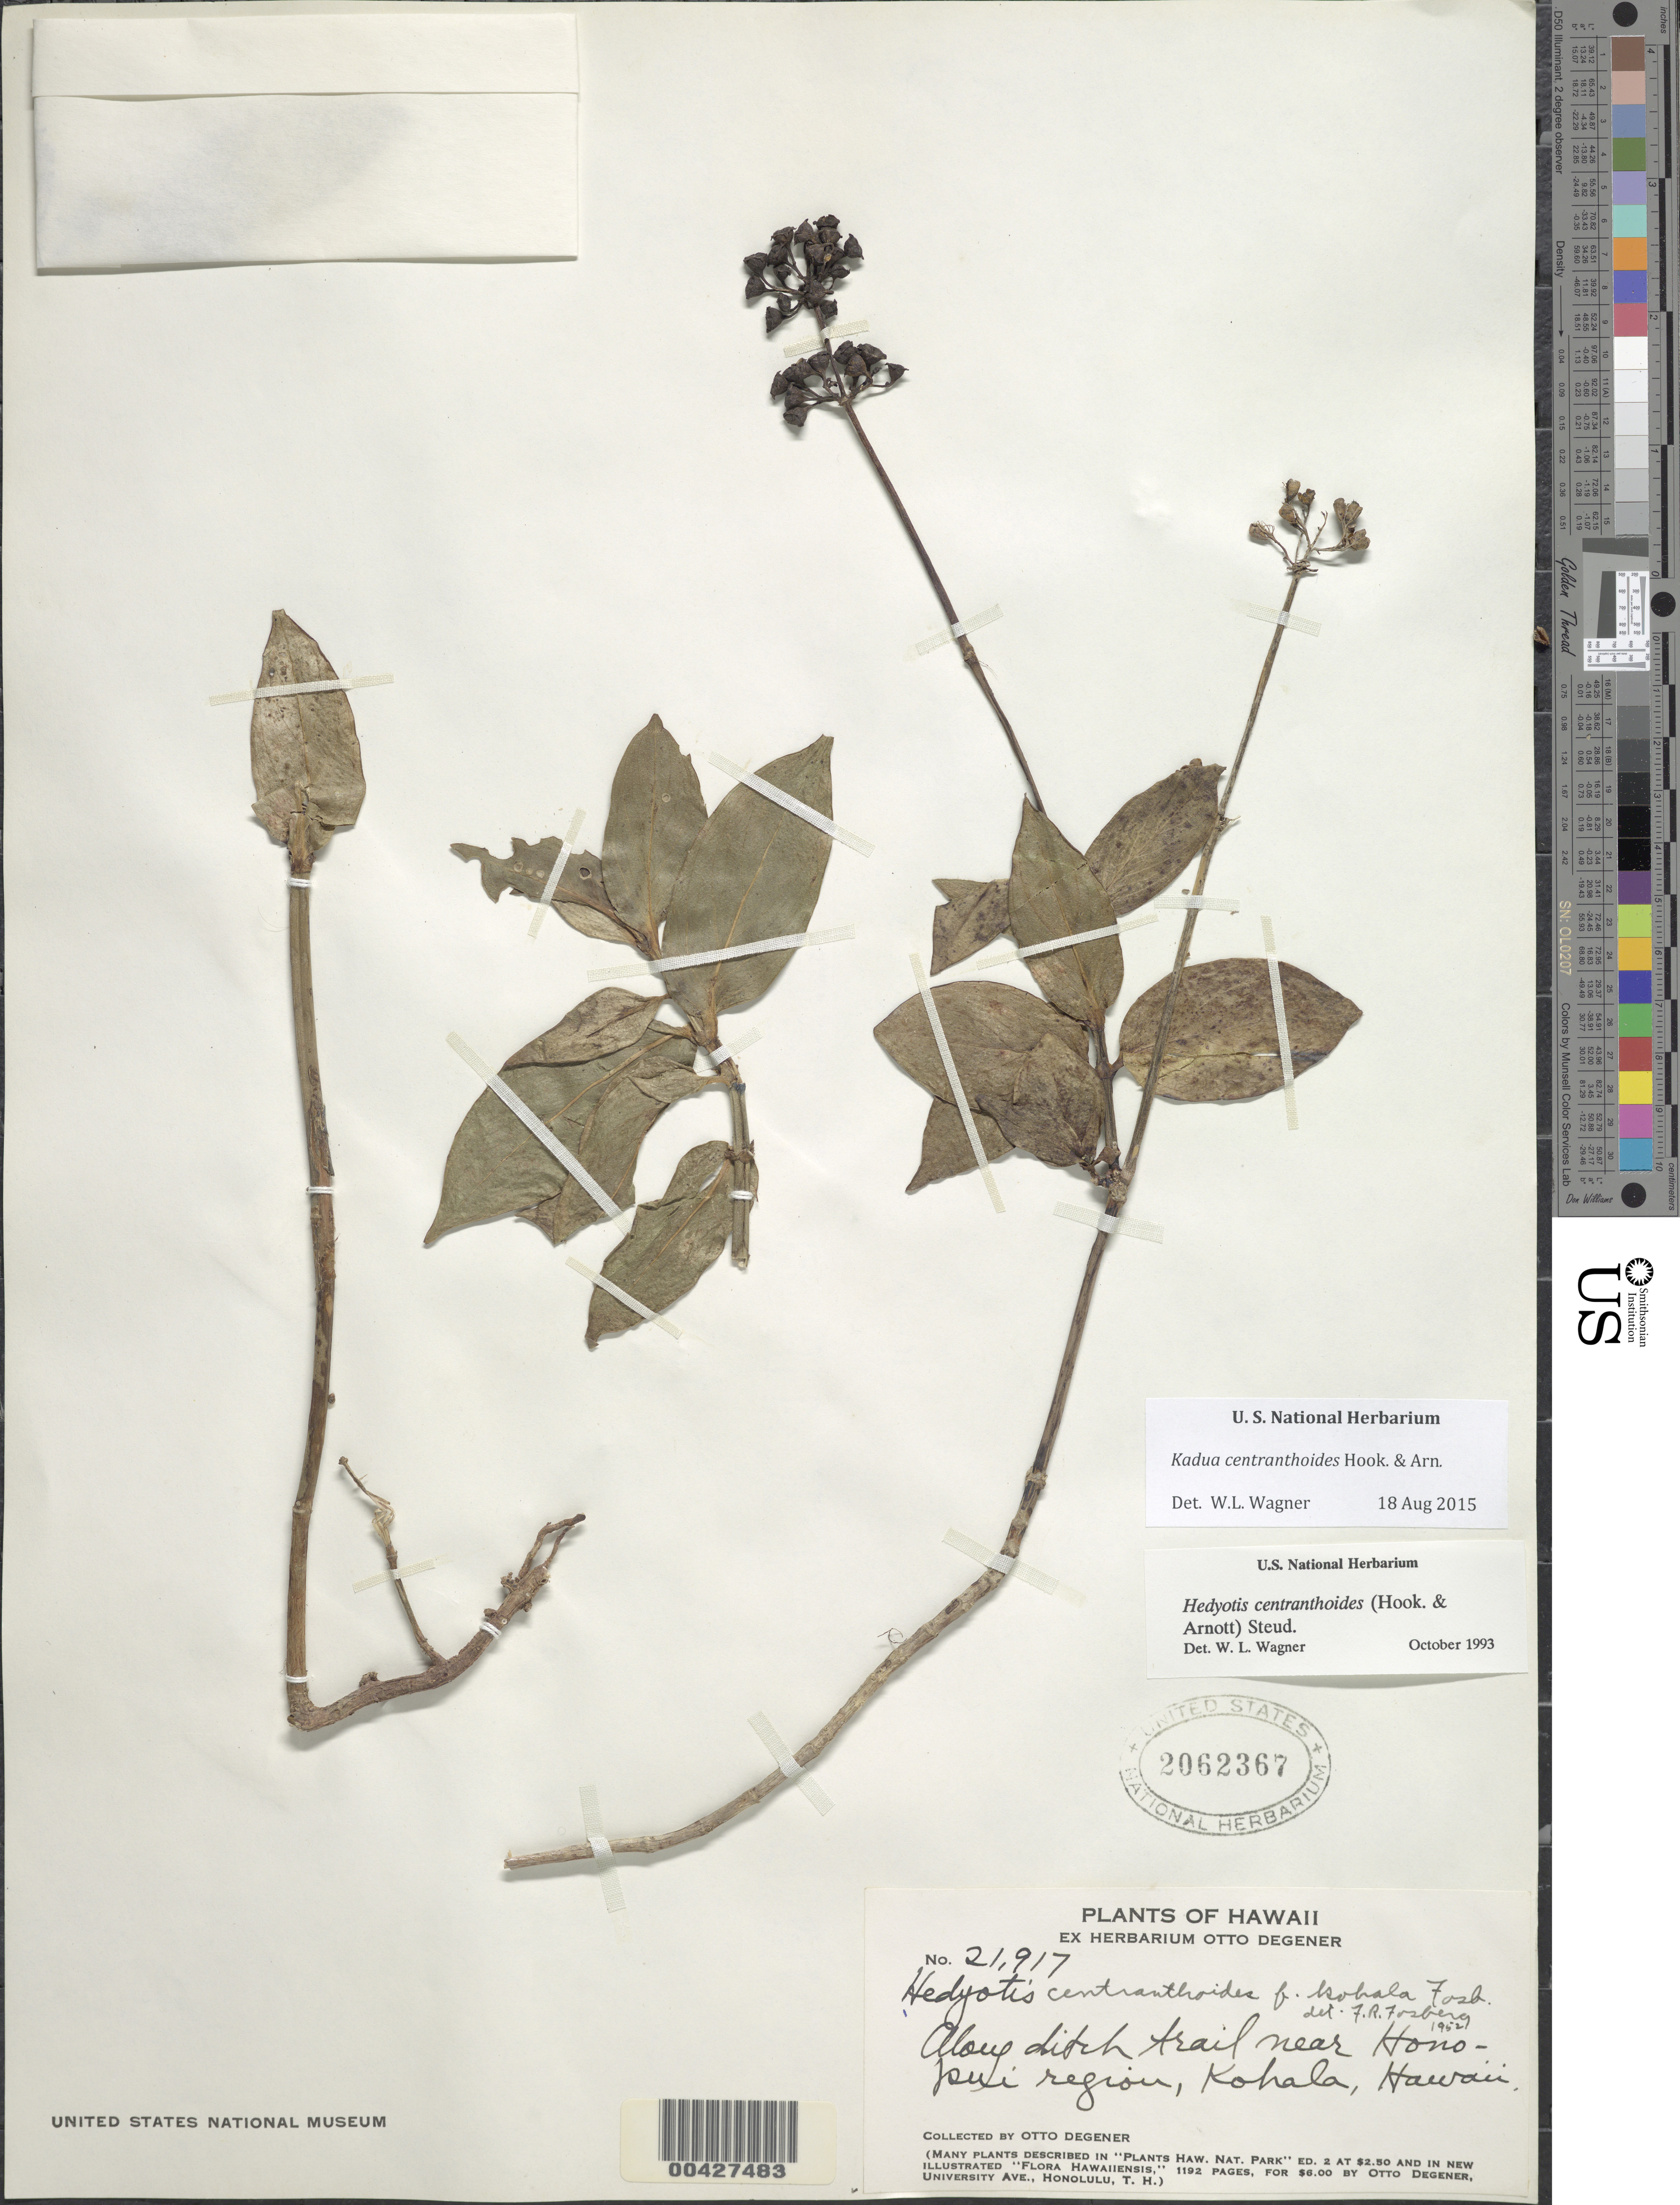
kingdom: Plantae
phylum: Tracheophyta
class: Magnoliopsida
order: Gentianales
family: Rubiaceae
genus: Kadua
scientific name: Kadua centranthoides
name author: Hook. & Arn.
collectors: O. Degener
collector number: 21917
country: United States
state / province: Hawaii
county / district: Hawaii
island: Hawaii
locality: Along ditch trail near Honopui region, Kohala.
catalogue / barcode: US 2062367